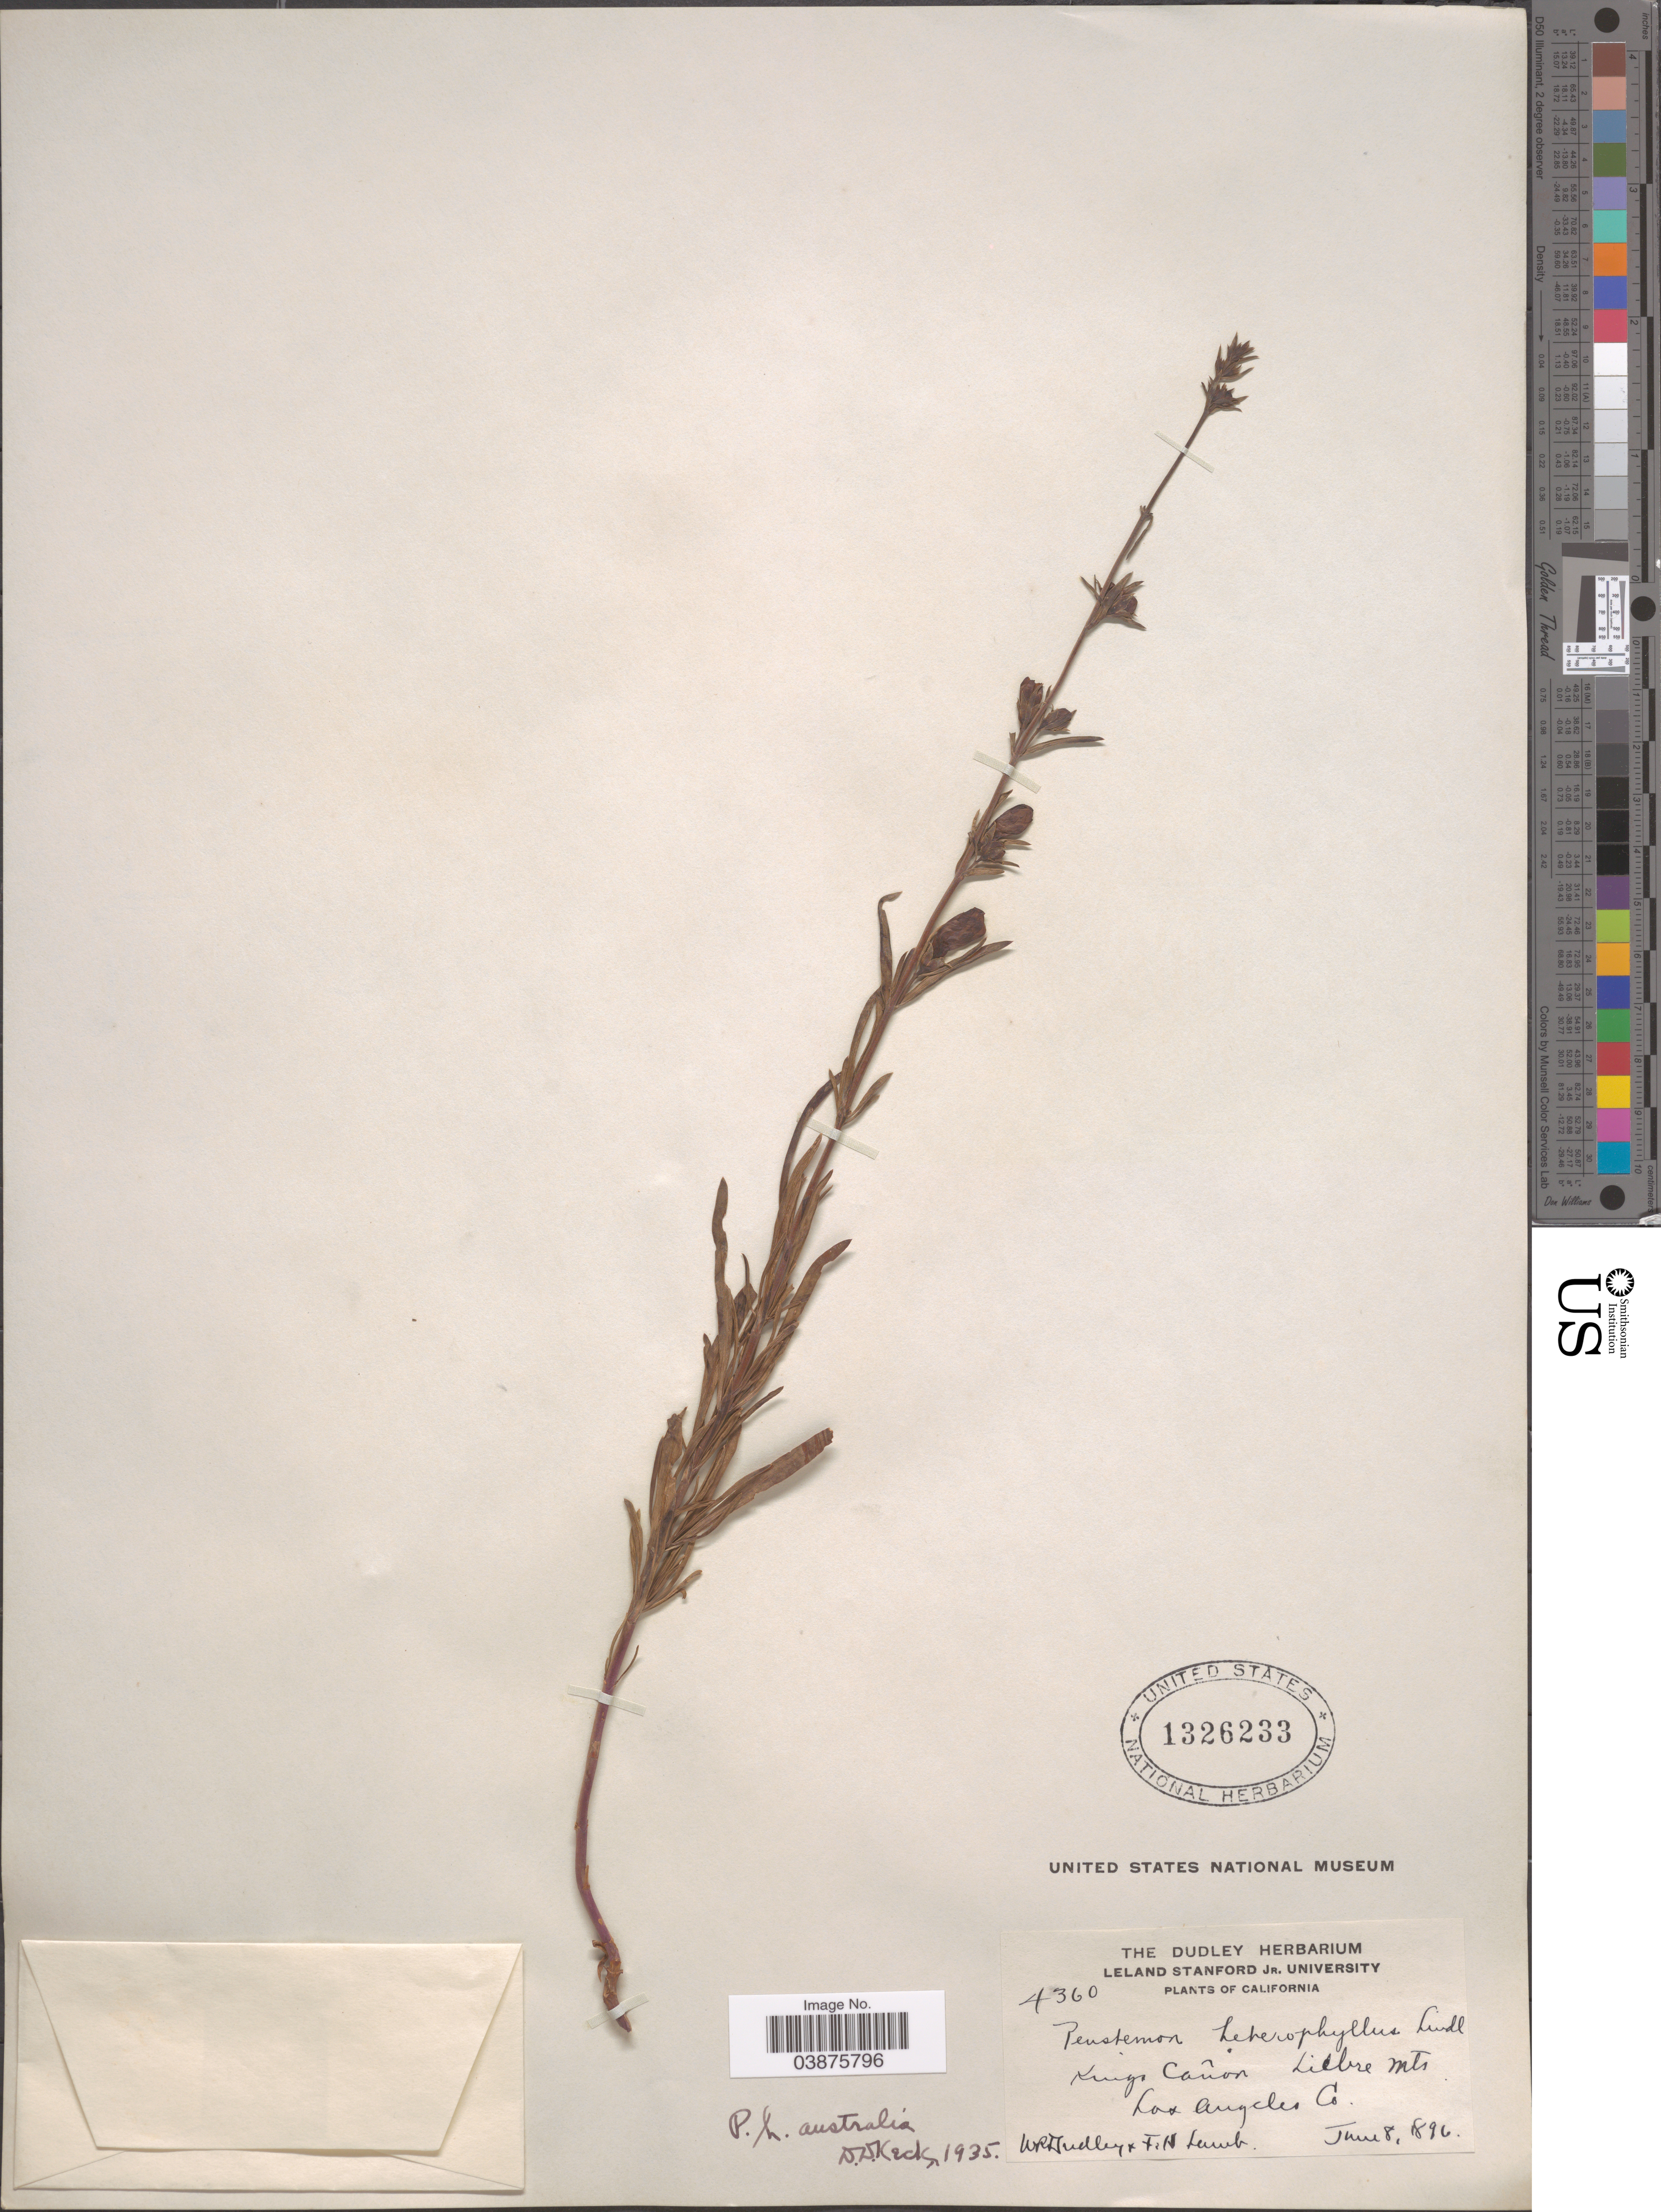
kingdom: Plantae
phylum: Tracheophyta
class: Magnoliopsida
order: Lamiales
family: Plantaginaceae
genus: Penstemon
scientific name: Penstemon heterophyllus subsp. australis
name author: (Munz & I.M. Johnst.) D.D. Keck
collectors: W. Dudley & F. H. Lamb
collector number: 4360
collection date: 1896-06-08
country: United States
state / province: California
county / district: Los Angeles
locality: Kings Cañon, Liebre Mts. Los Angeles Co.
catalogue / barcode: US 1326233